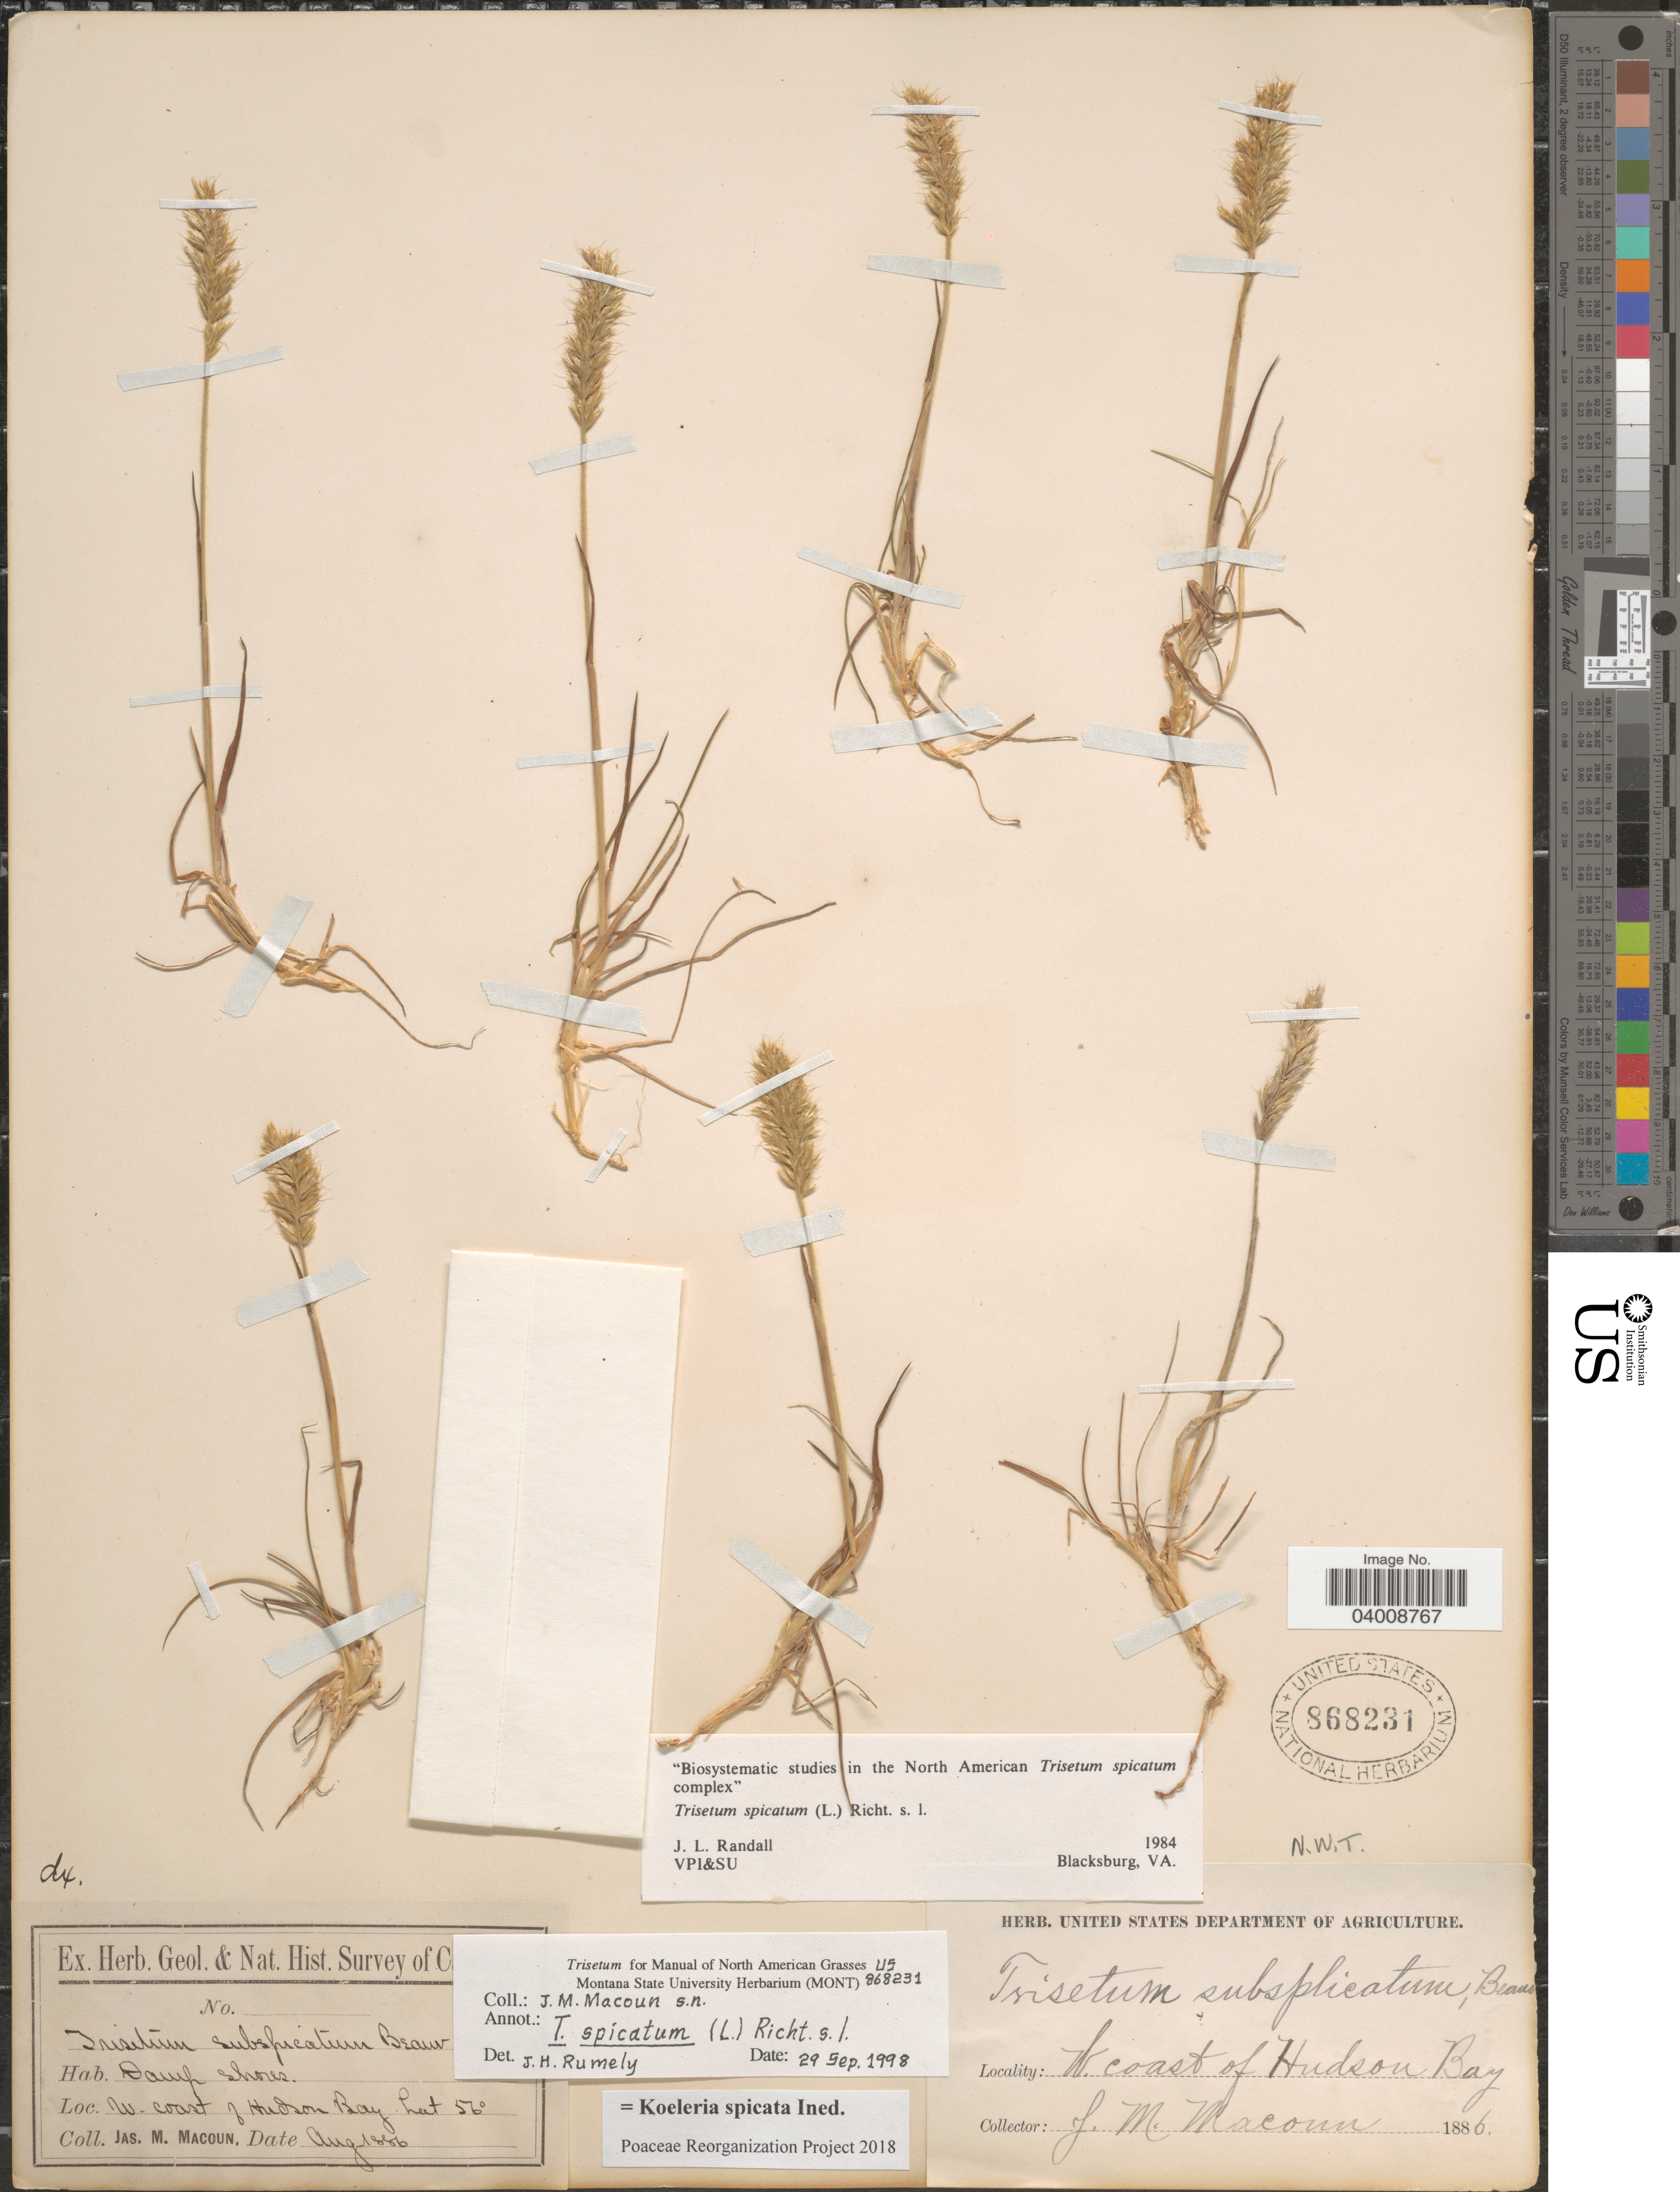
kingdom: Plantae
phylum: Tracheophyta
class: Liliopsida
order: Poales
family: Poaceae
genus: Koeleria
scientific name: Koeleria spicata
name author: (L.) Barberá et al.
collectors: J. M. Macoun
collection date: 1886-08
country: Canada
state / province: Northwest Territories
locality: W. coast of Hudson Bay.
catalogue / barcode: US 868231